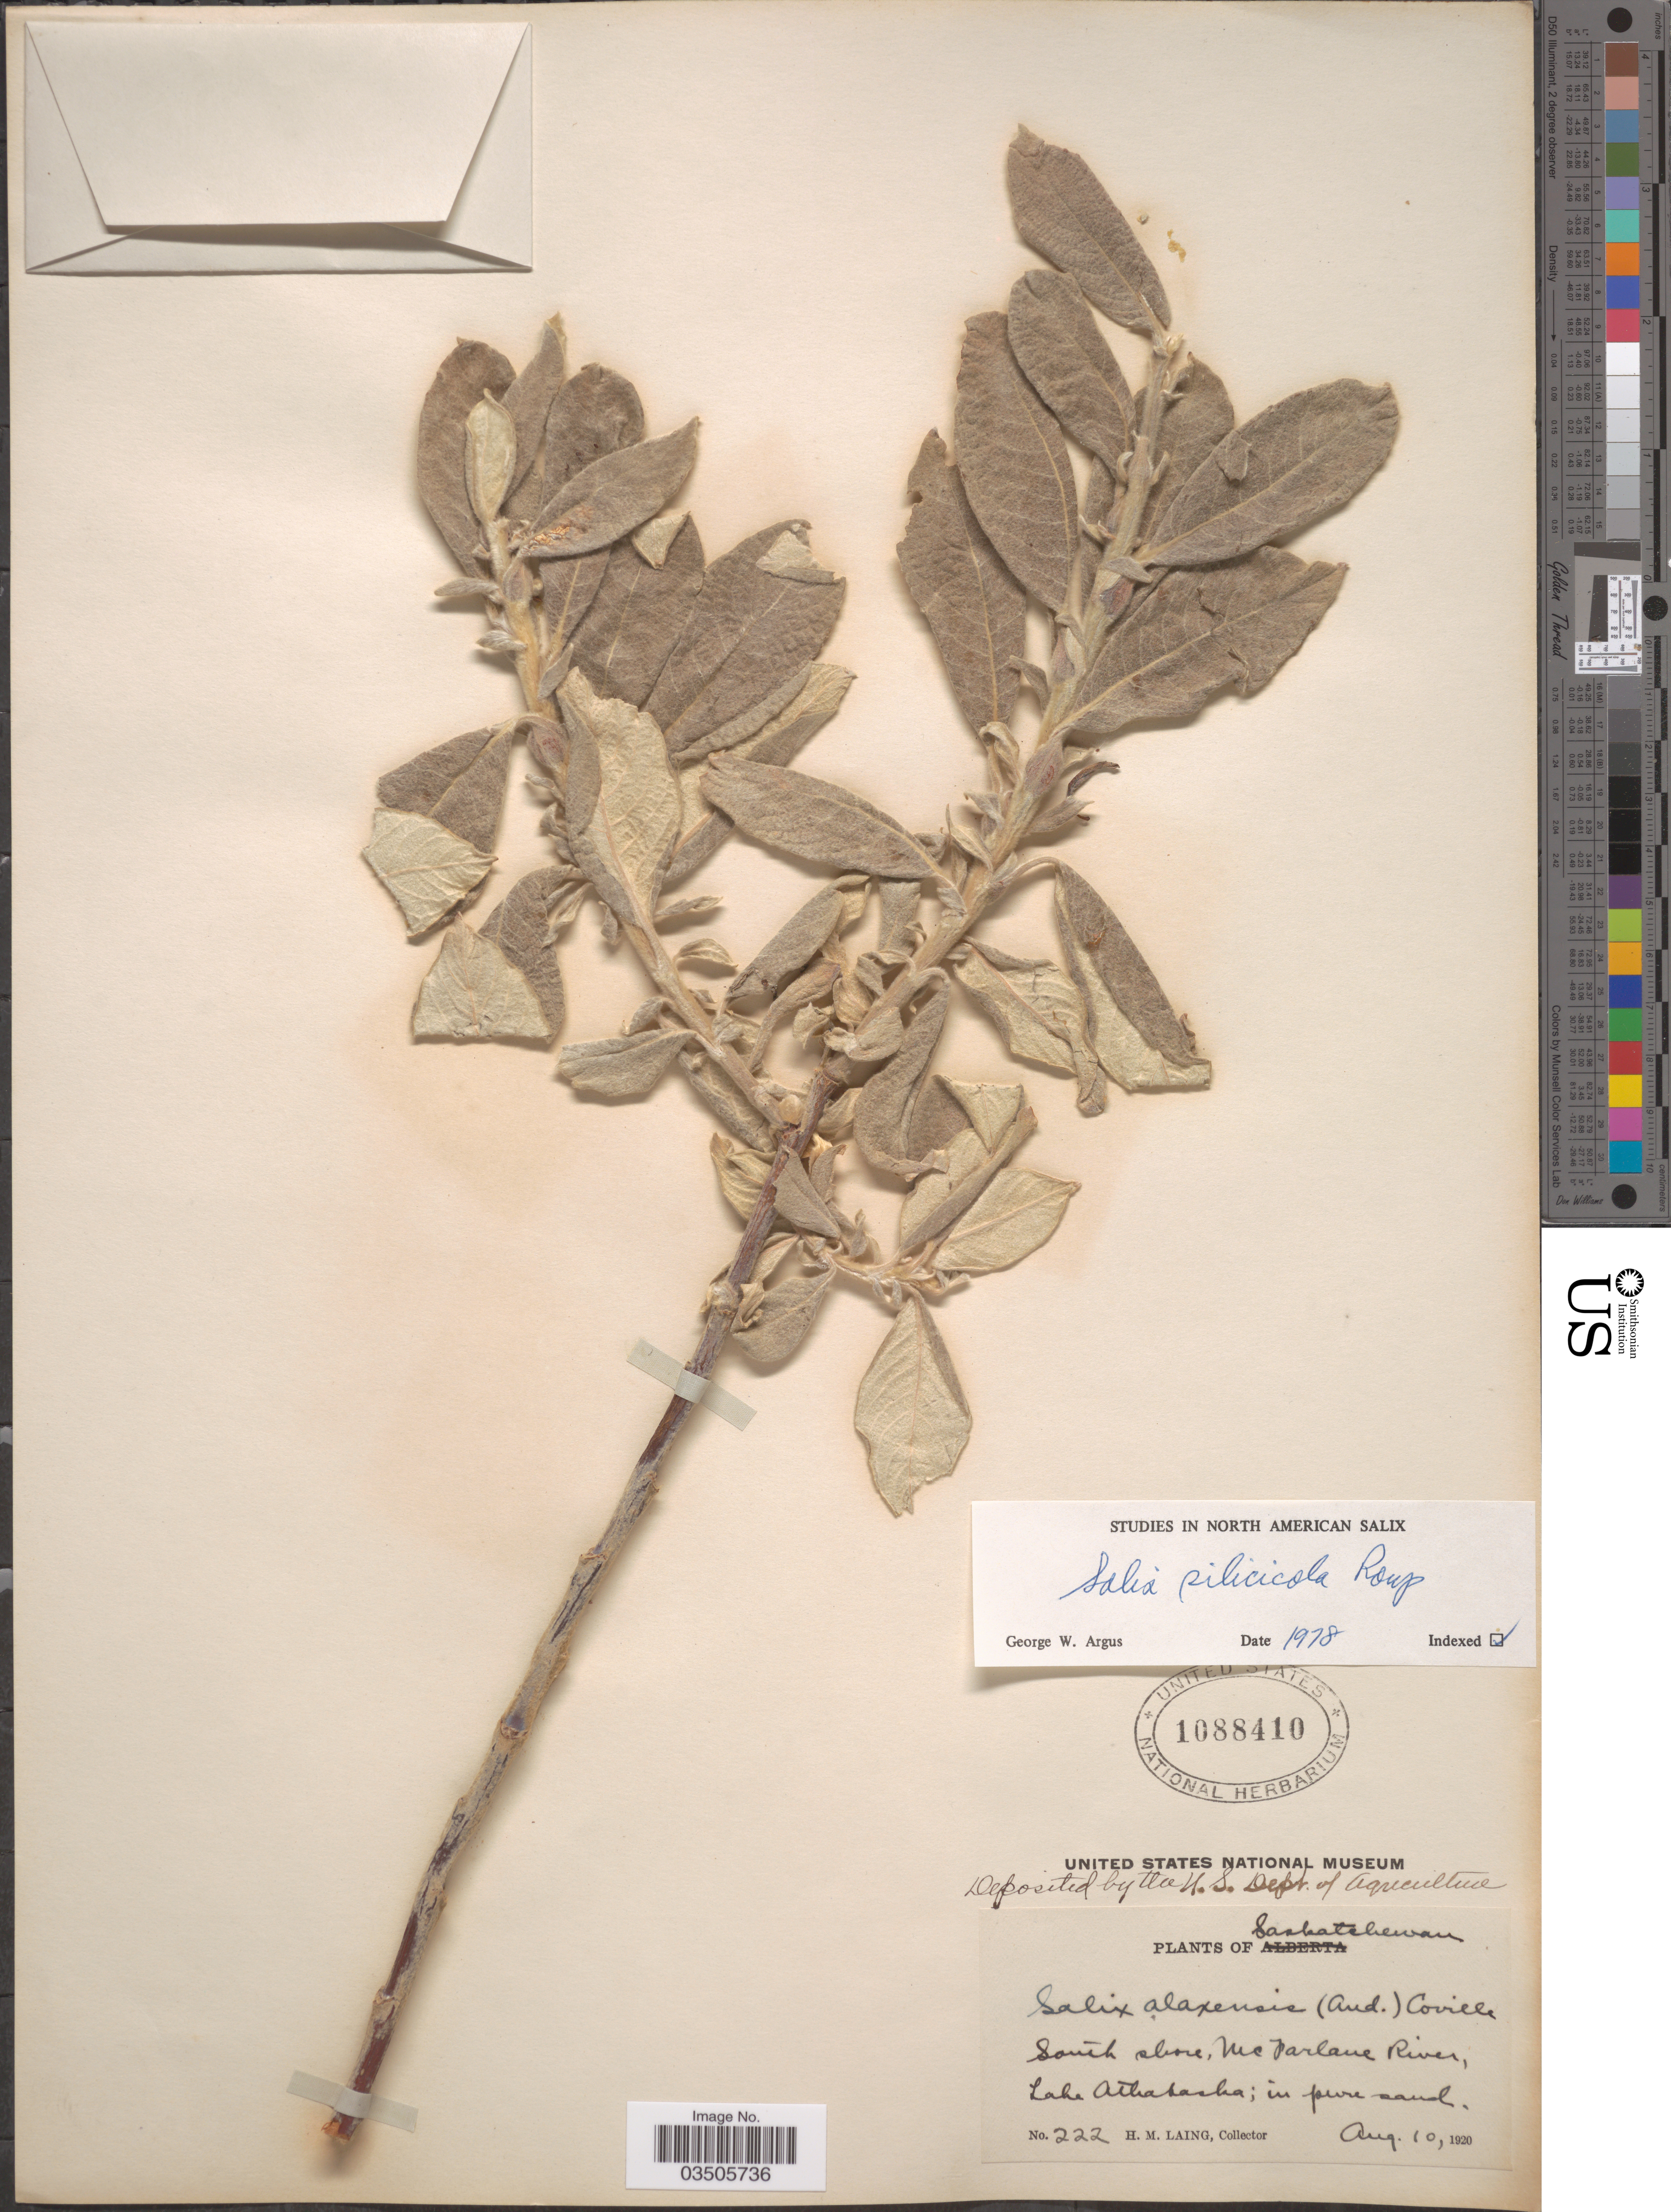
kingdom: Plantae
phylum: Tracheophyta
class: Magnoliopsida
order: Malpighiales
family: Salicaceae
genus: Salix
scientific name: Salix silicicola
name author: Raup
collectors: H. Laing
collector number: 222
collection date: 1920-08-10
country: Canada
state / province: Saskatchewan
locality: South shore, McFarlane River, Lake Athabaska.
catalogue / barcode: US 1088410